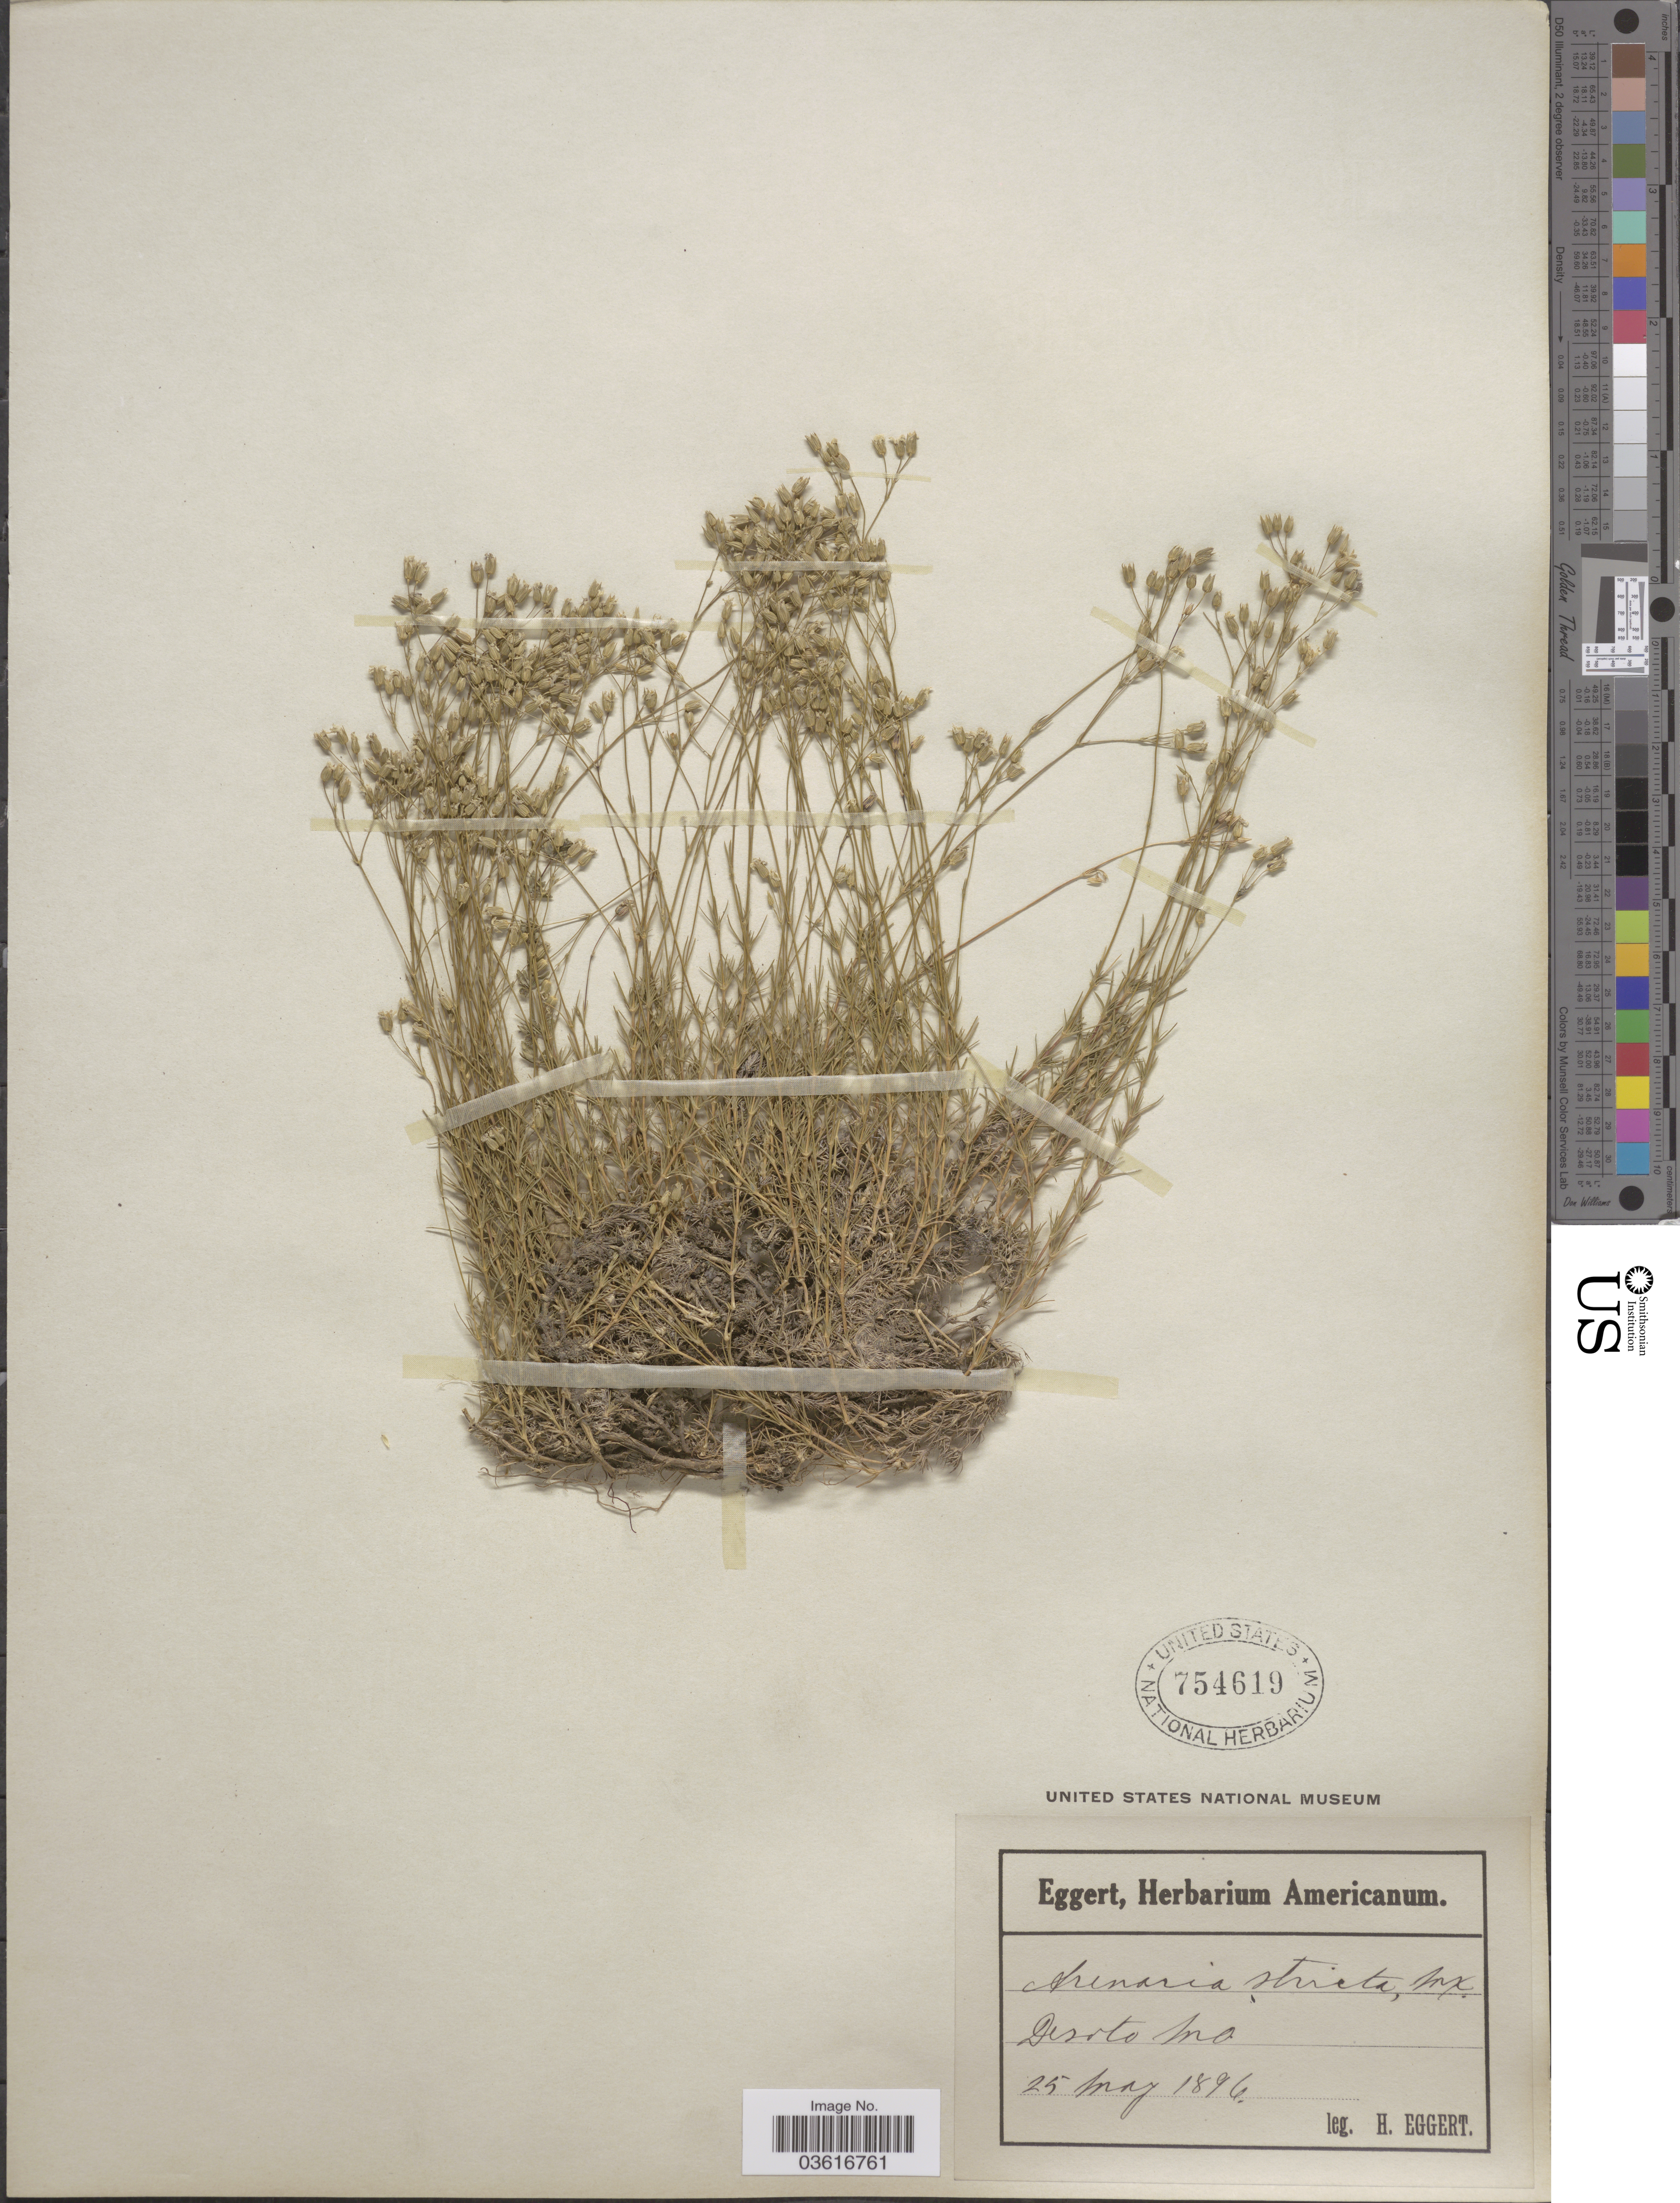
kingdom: Plantae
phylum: Tracheophyta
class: Magnoliopsida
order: Caryophyllales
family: Caryophyllaceae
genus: Minuartia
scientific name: Minuartia stricta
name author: (Sw.) Hiern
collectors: H. Eggert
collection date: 1896-05-25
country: United States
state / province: Missouri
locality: Desoto.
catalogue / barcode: US 754619